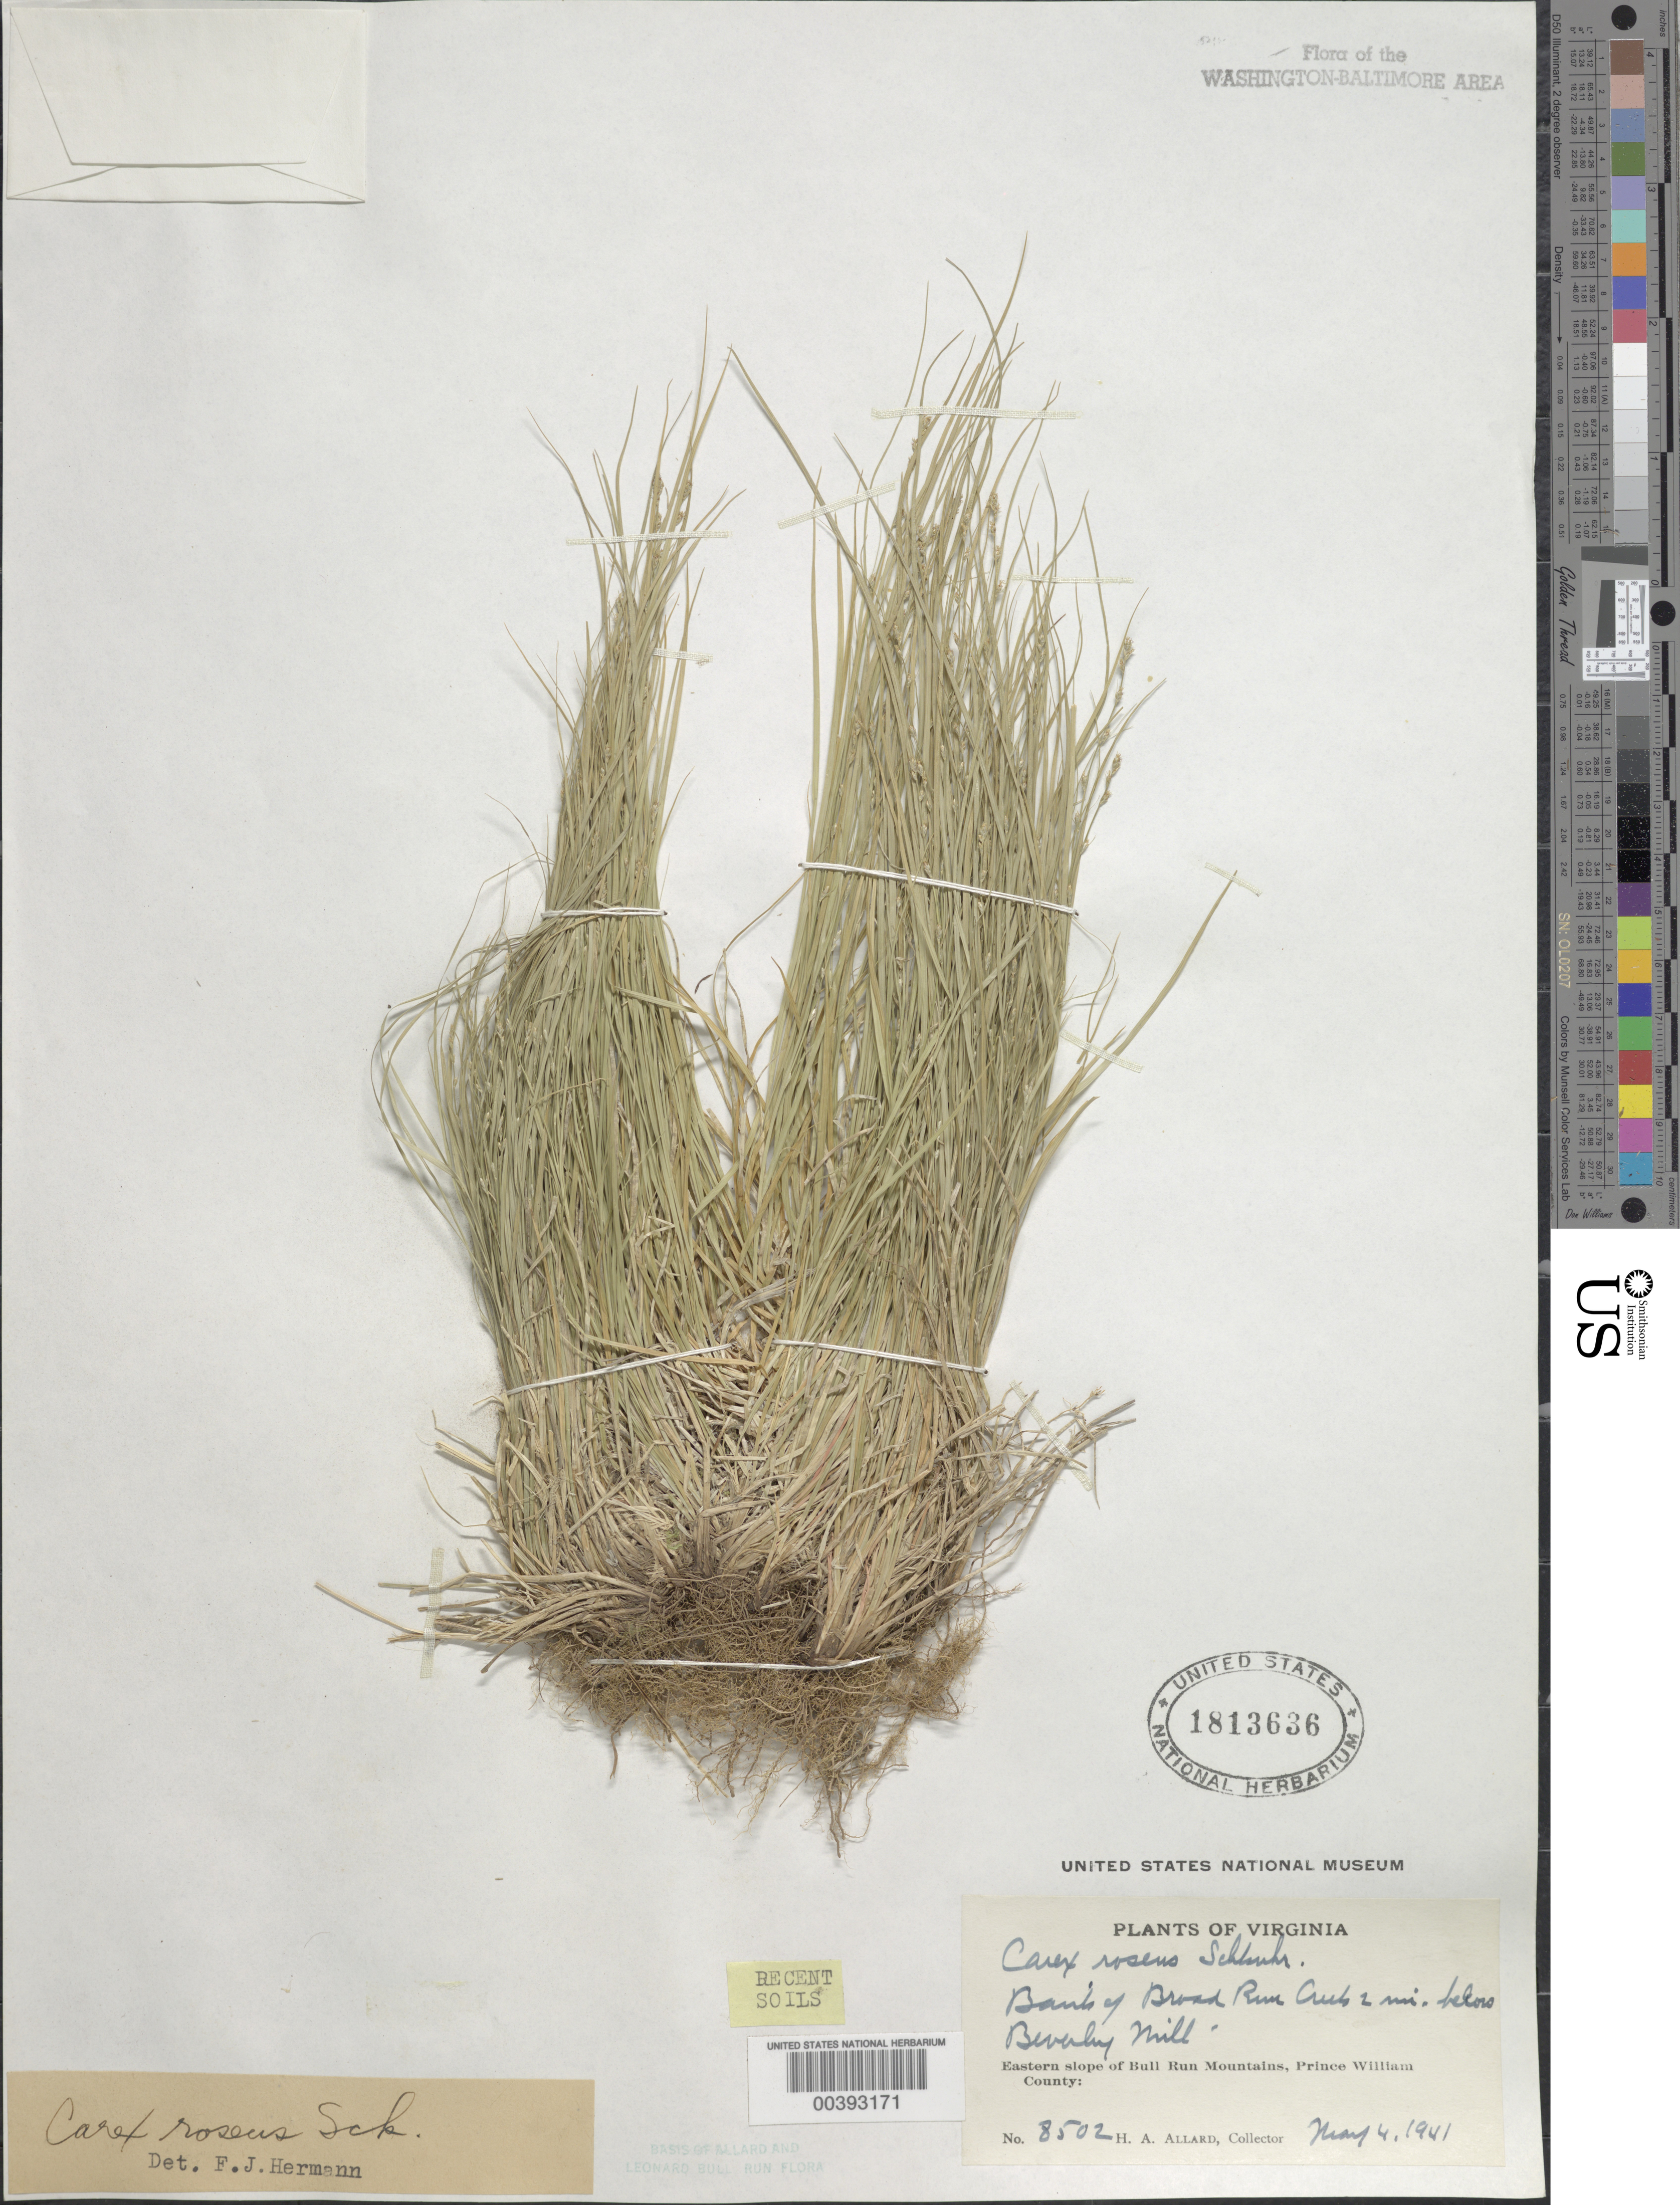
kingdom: Plantae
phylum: Tracheophyta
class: Liliopsida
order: Poales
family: Cyperaceae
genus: Carex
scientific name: Carex rosea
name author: Willd.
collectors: H. A. Allard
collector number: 8502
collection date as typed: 04 May 1941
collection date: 1941-05-04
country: United States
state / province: Virginia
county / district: Prince William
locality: Broad Run Creek, below Beverley Mill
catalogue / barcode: US 1813636